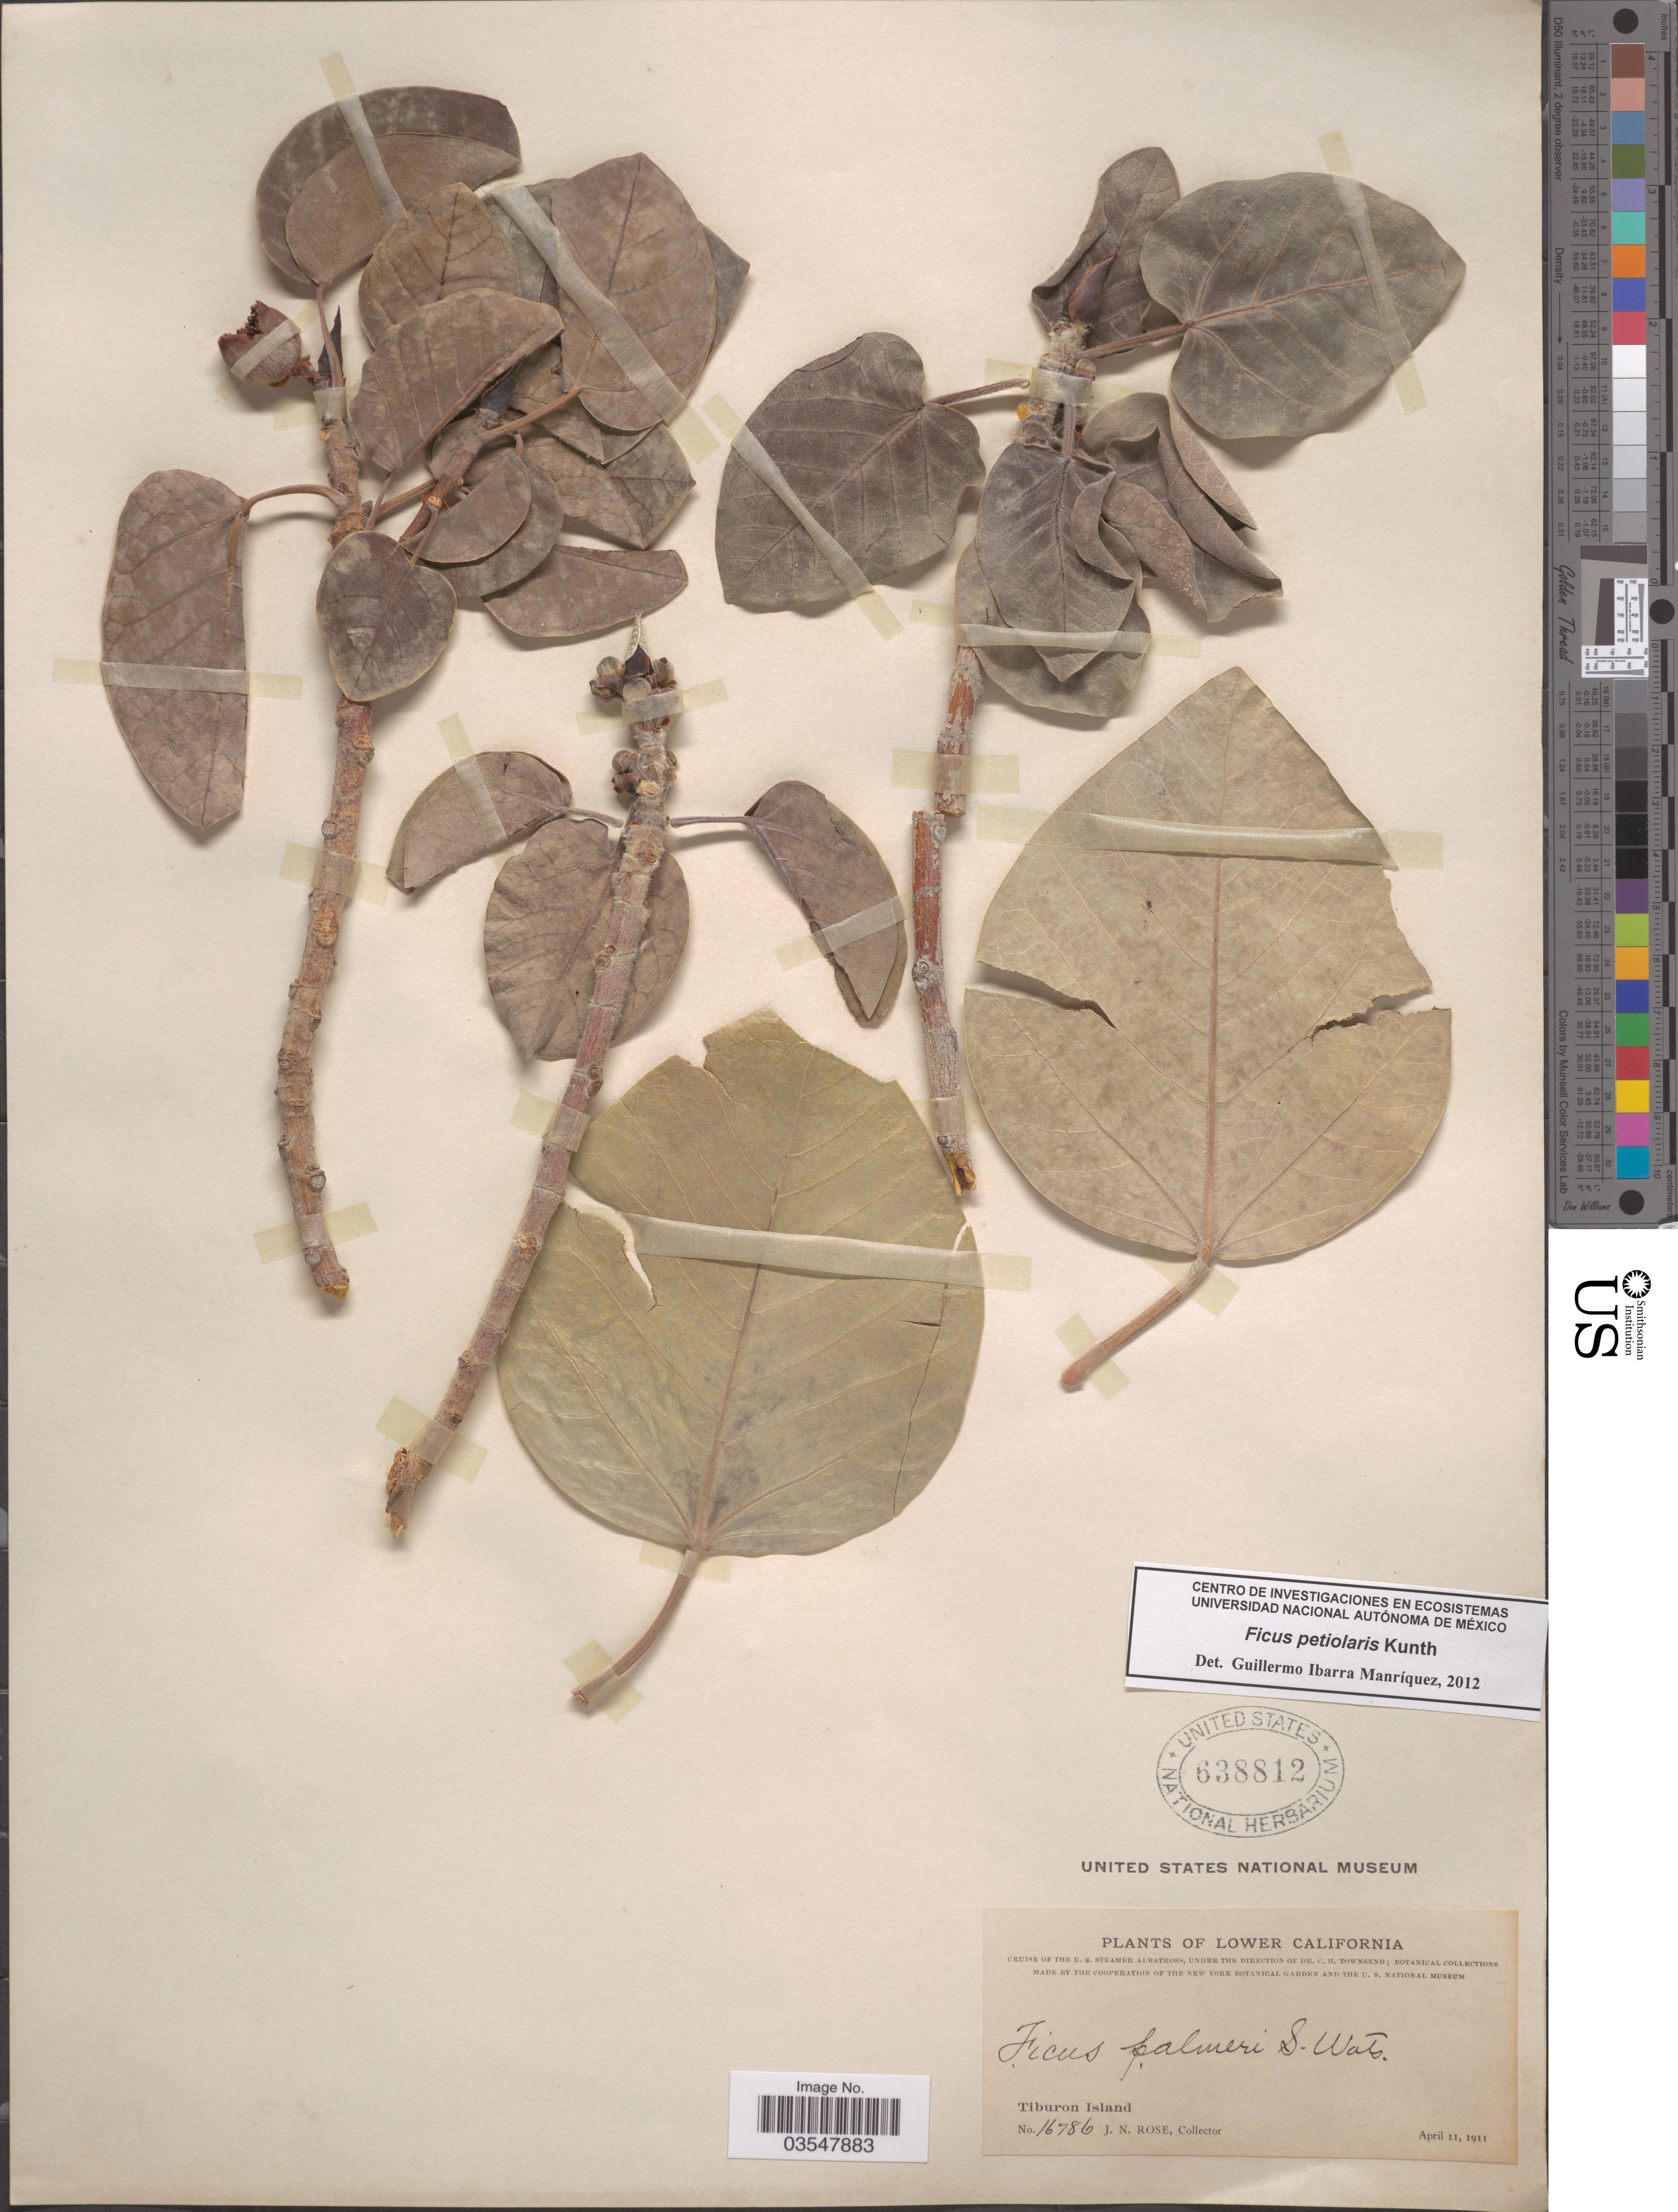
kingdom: Plantae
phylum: Tracheophyta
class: Magnoliopsida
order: Rosales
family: Moraceae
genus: Ficus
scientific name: Ficus petiolaris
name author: Kunth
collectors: J. N. Rose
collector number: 16786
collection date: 1911-04-11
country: Mexico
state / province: Sonora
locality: Lower California. [unsure placement] Tiburon Island.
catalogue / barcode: US 638812